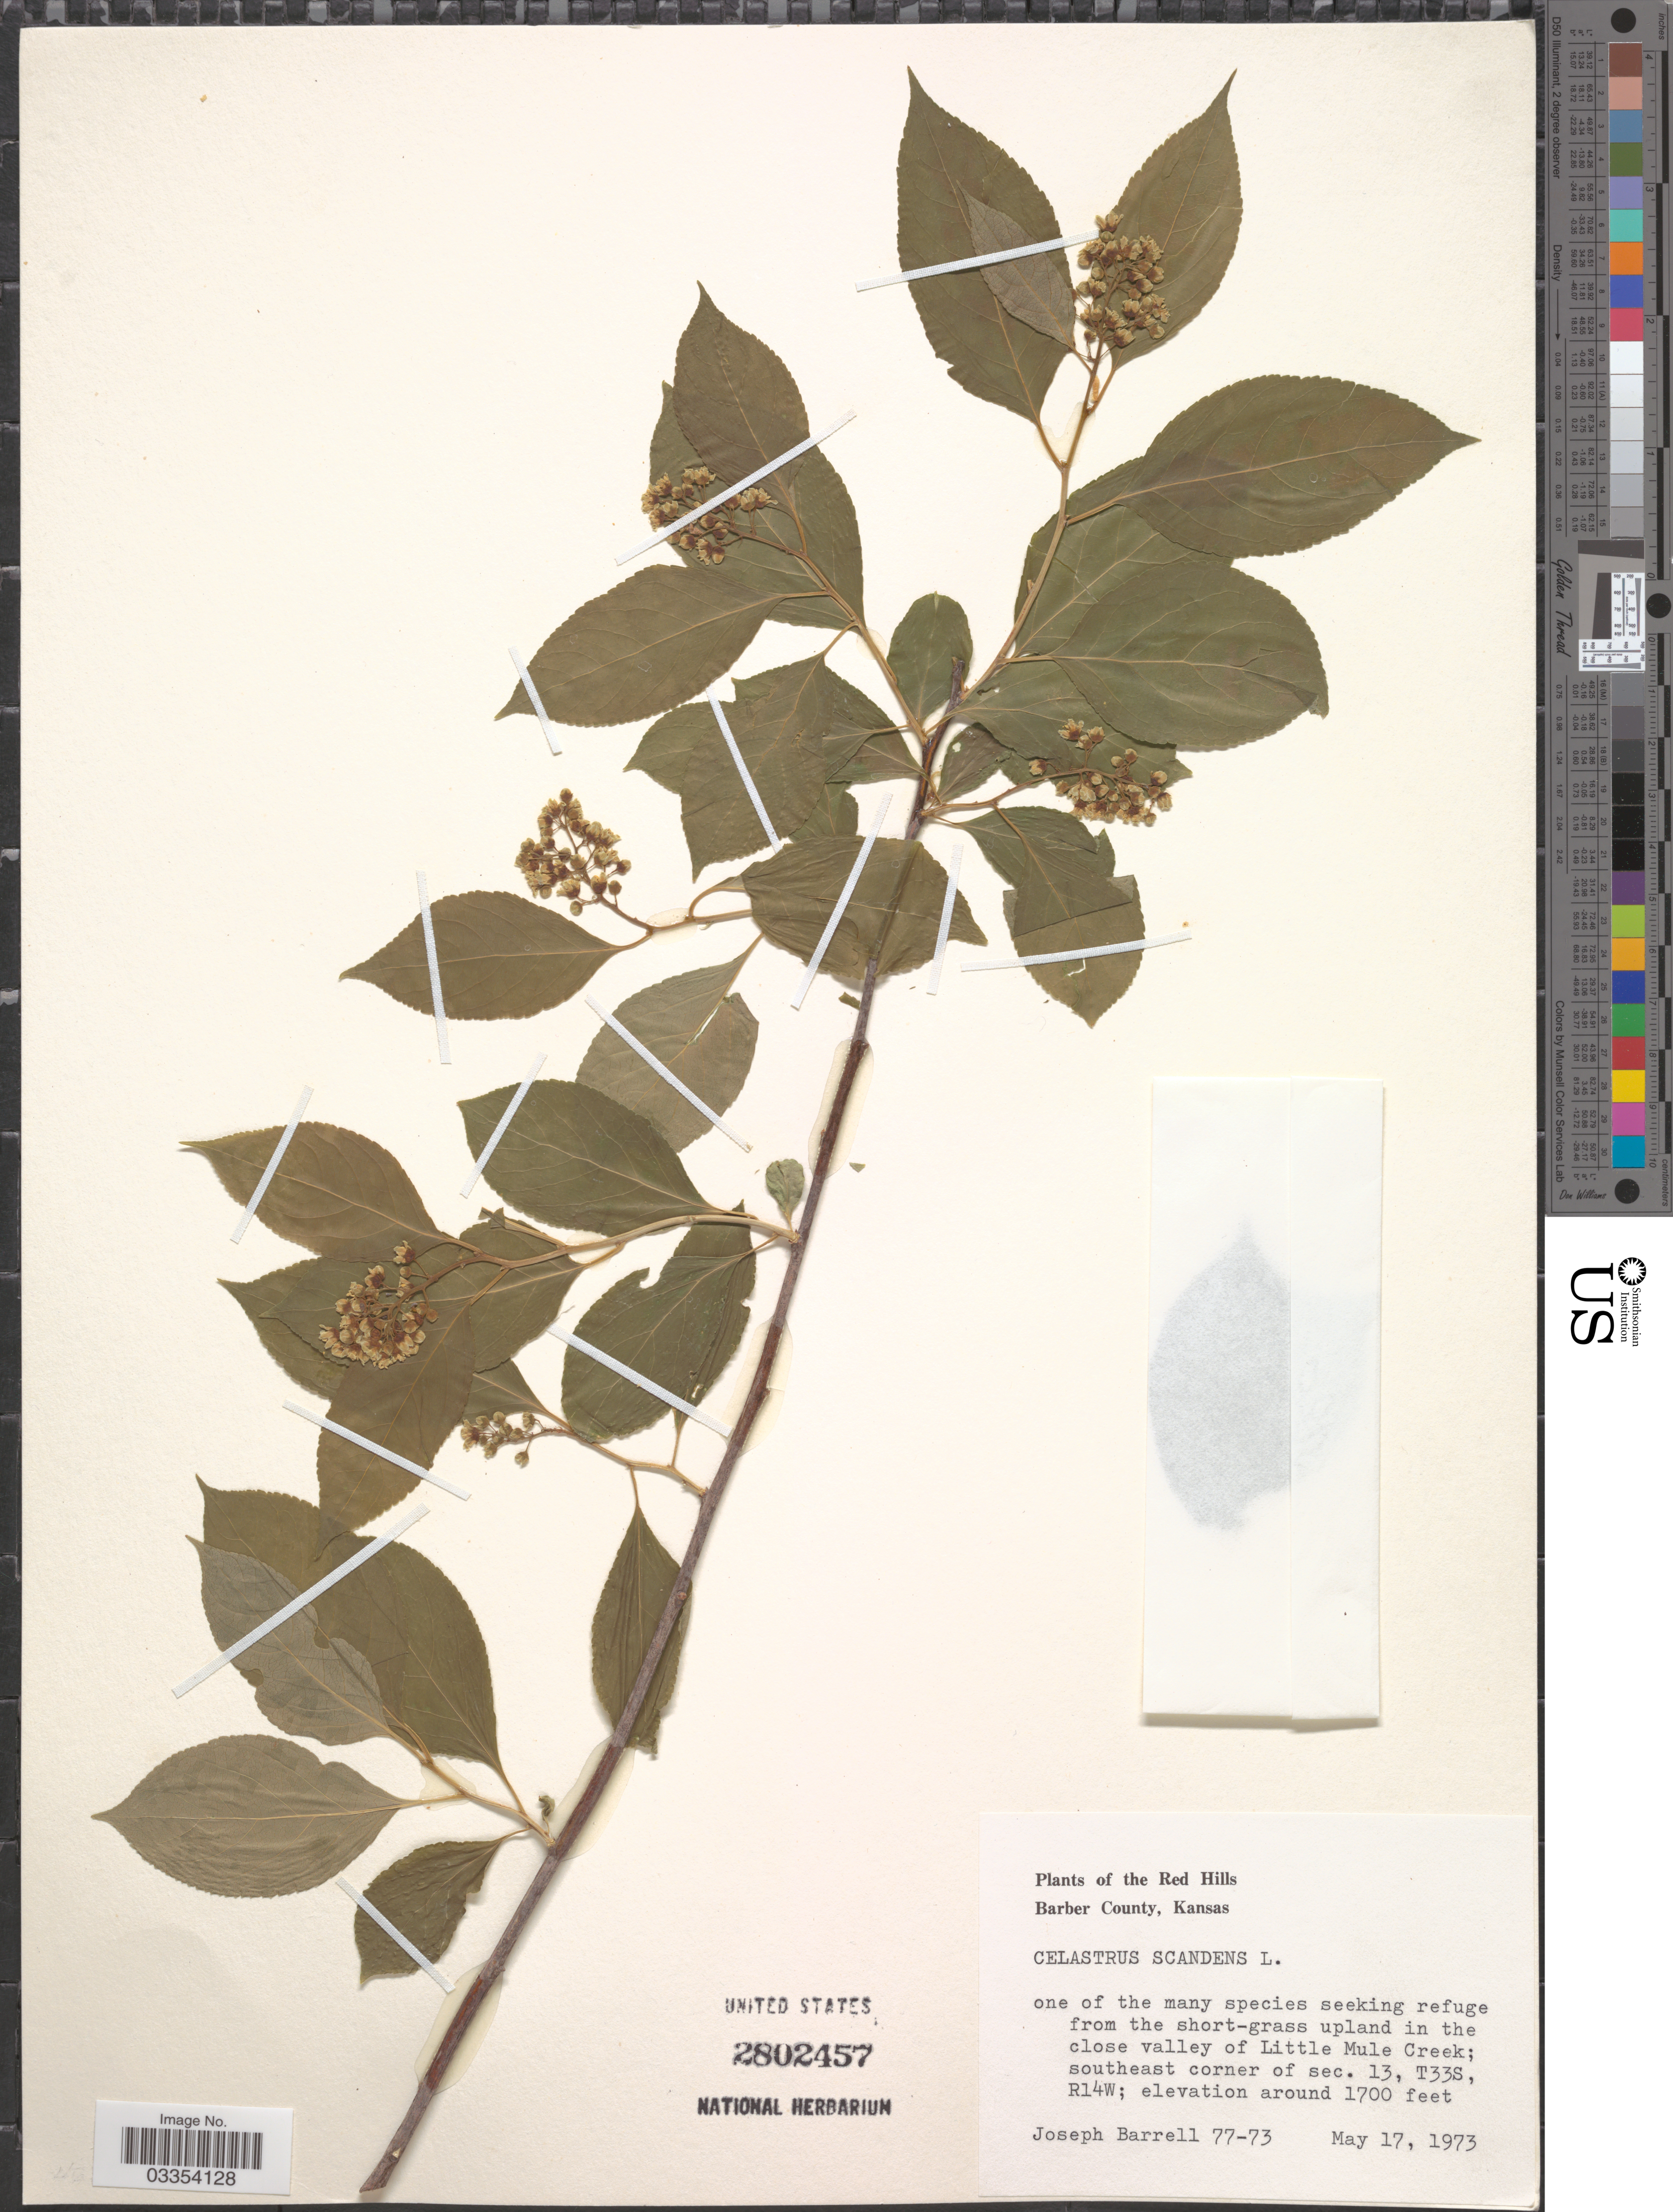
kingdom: Plantae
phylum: Tracheophyta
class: Magnoliopsida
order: Celastrales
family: Celastraceae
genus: Celastrus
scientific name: Celastrus scandens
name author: L.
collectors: J. Barrell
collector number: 77-73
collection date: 1973-05-17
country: United States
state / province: Kansas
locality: Red Hills. Barber County. In the close valley of Little Mule Creek; southeast corner of sec. 13, T33S, R14W.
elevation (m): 518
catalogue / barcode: US 2802457